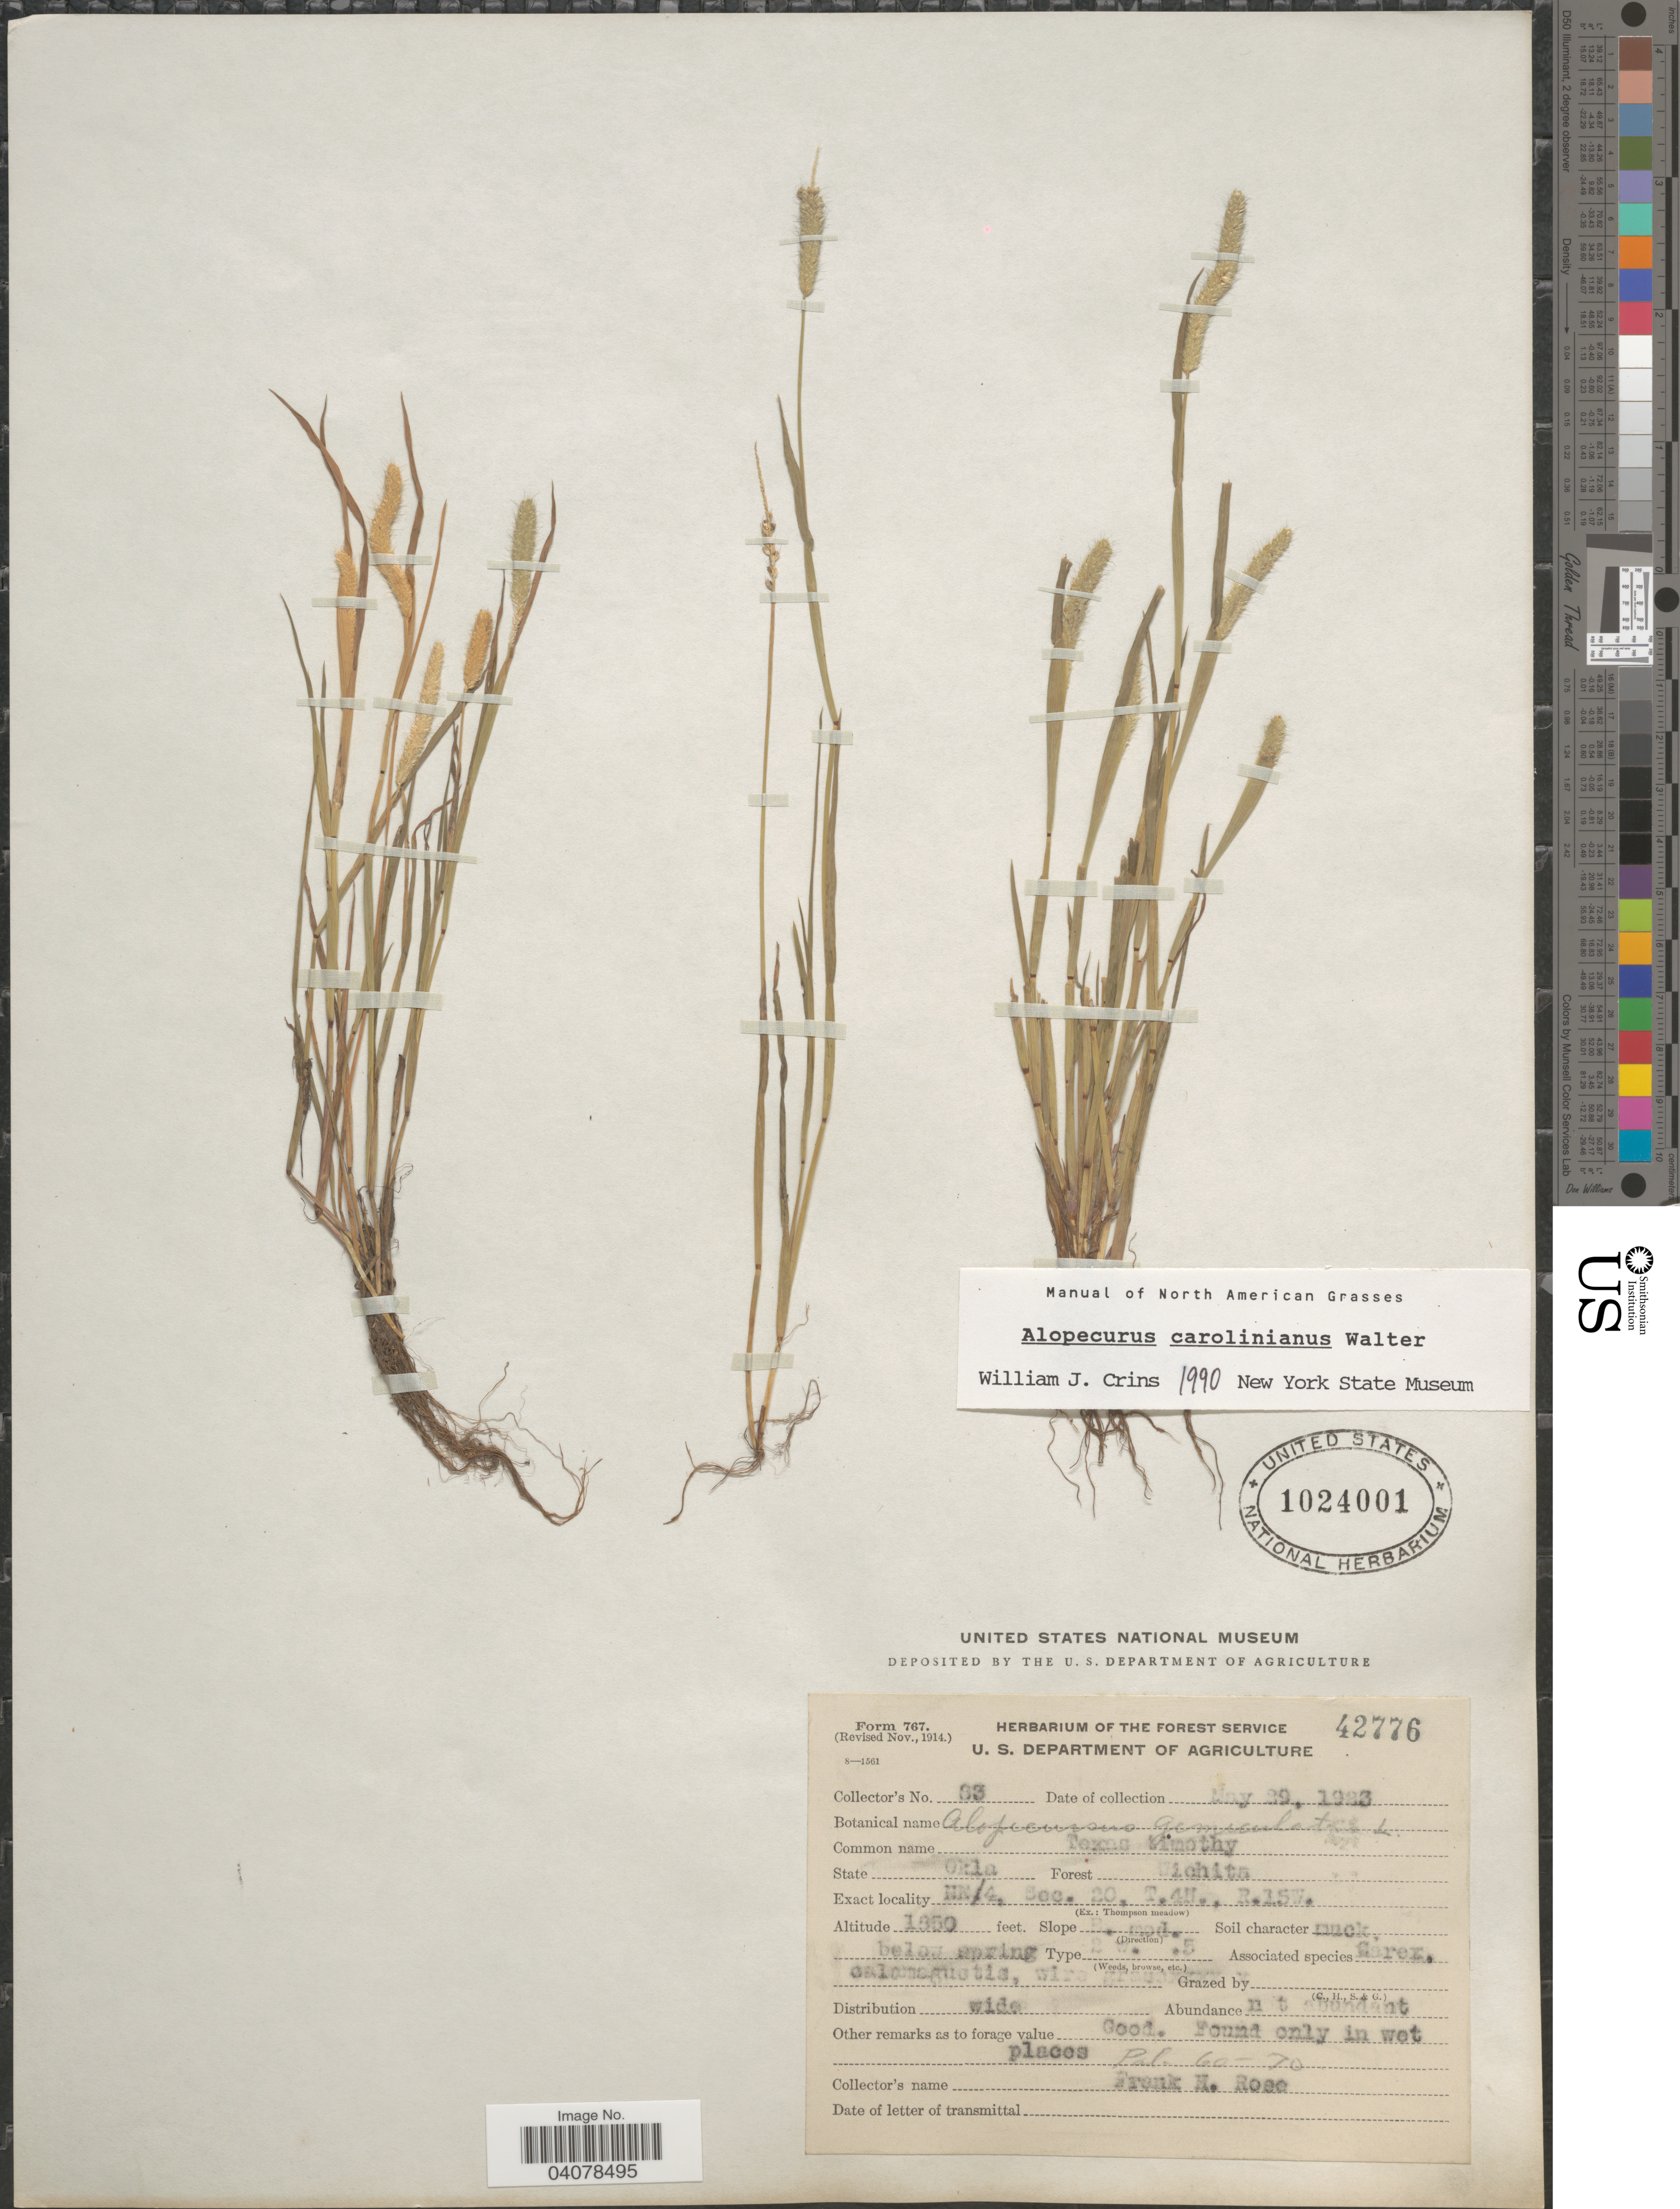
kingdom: Plantae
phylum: Tracheophyta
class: Liliopsida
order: Poales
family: Poaceae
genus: Alopecurus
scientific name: Alopecurus aequalis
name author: Sobol.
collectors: F. H. Rose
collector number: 83*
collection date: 1933-05-19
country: United States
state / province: Oklahoma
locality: Forest Ichita. NN/4, Sec. 20, T.4N., R.357.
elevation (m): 411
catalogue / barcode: US 1024001